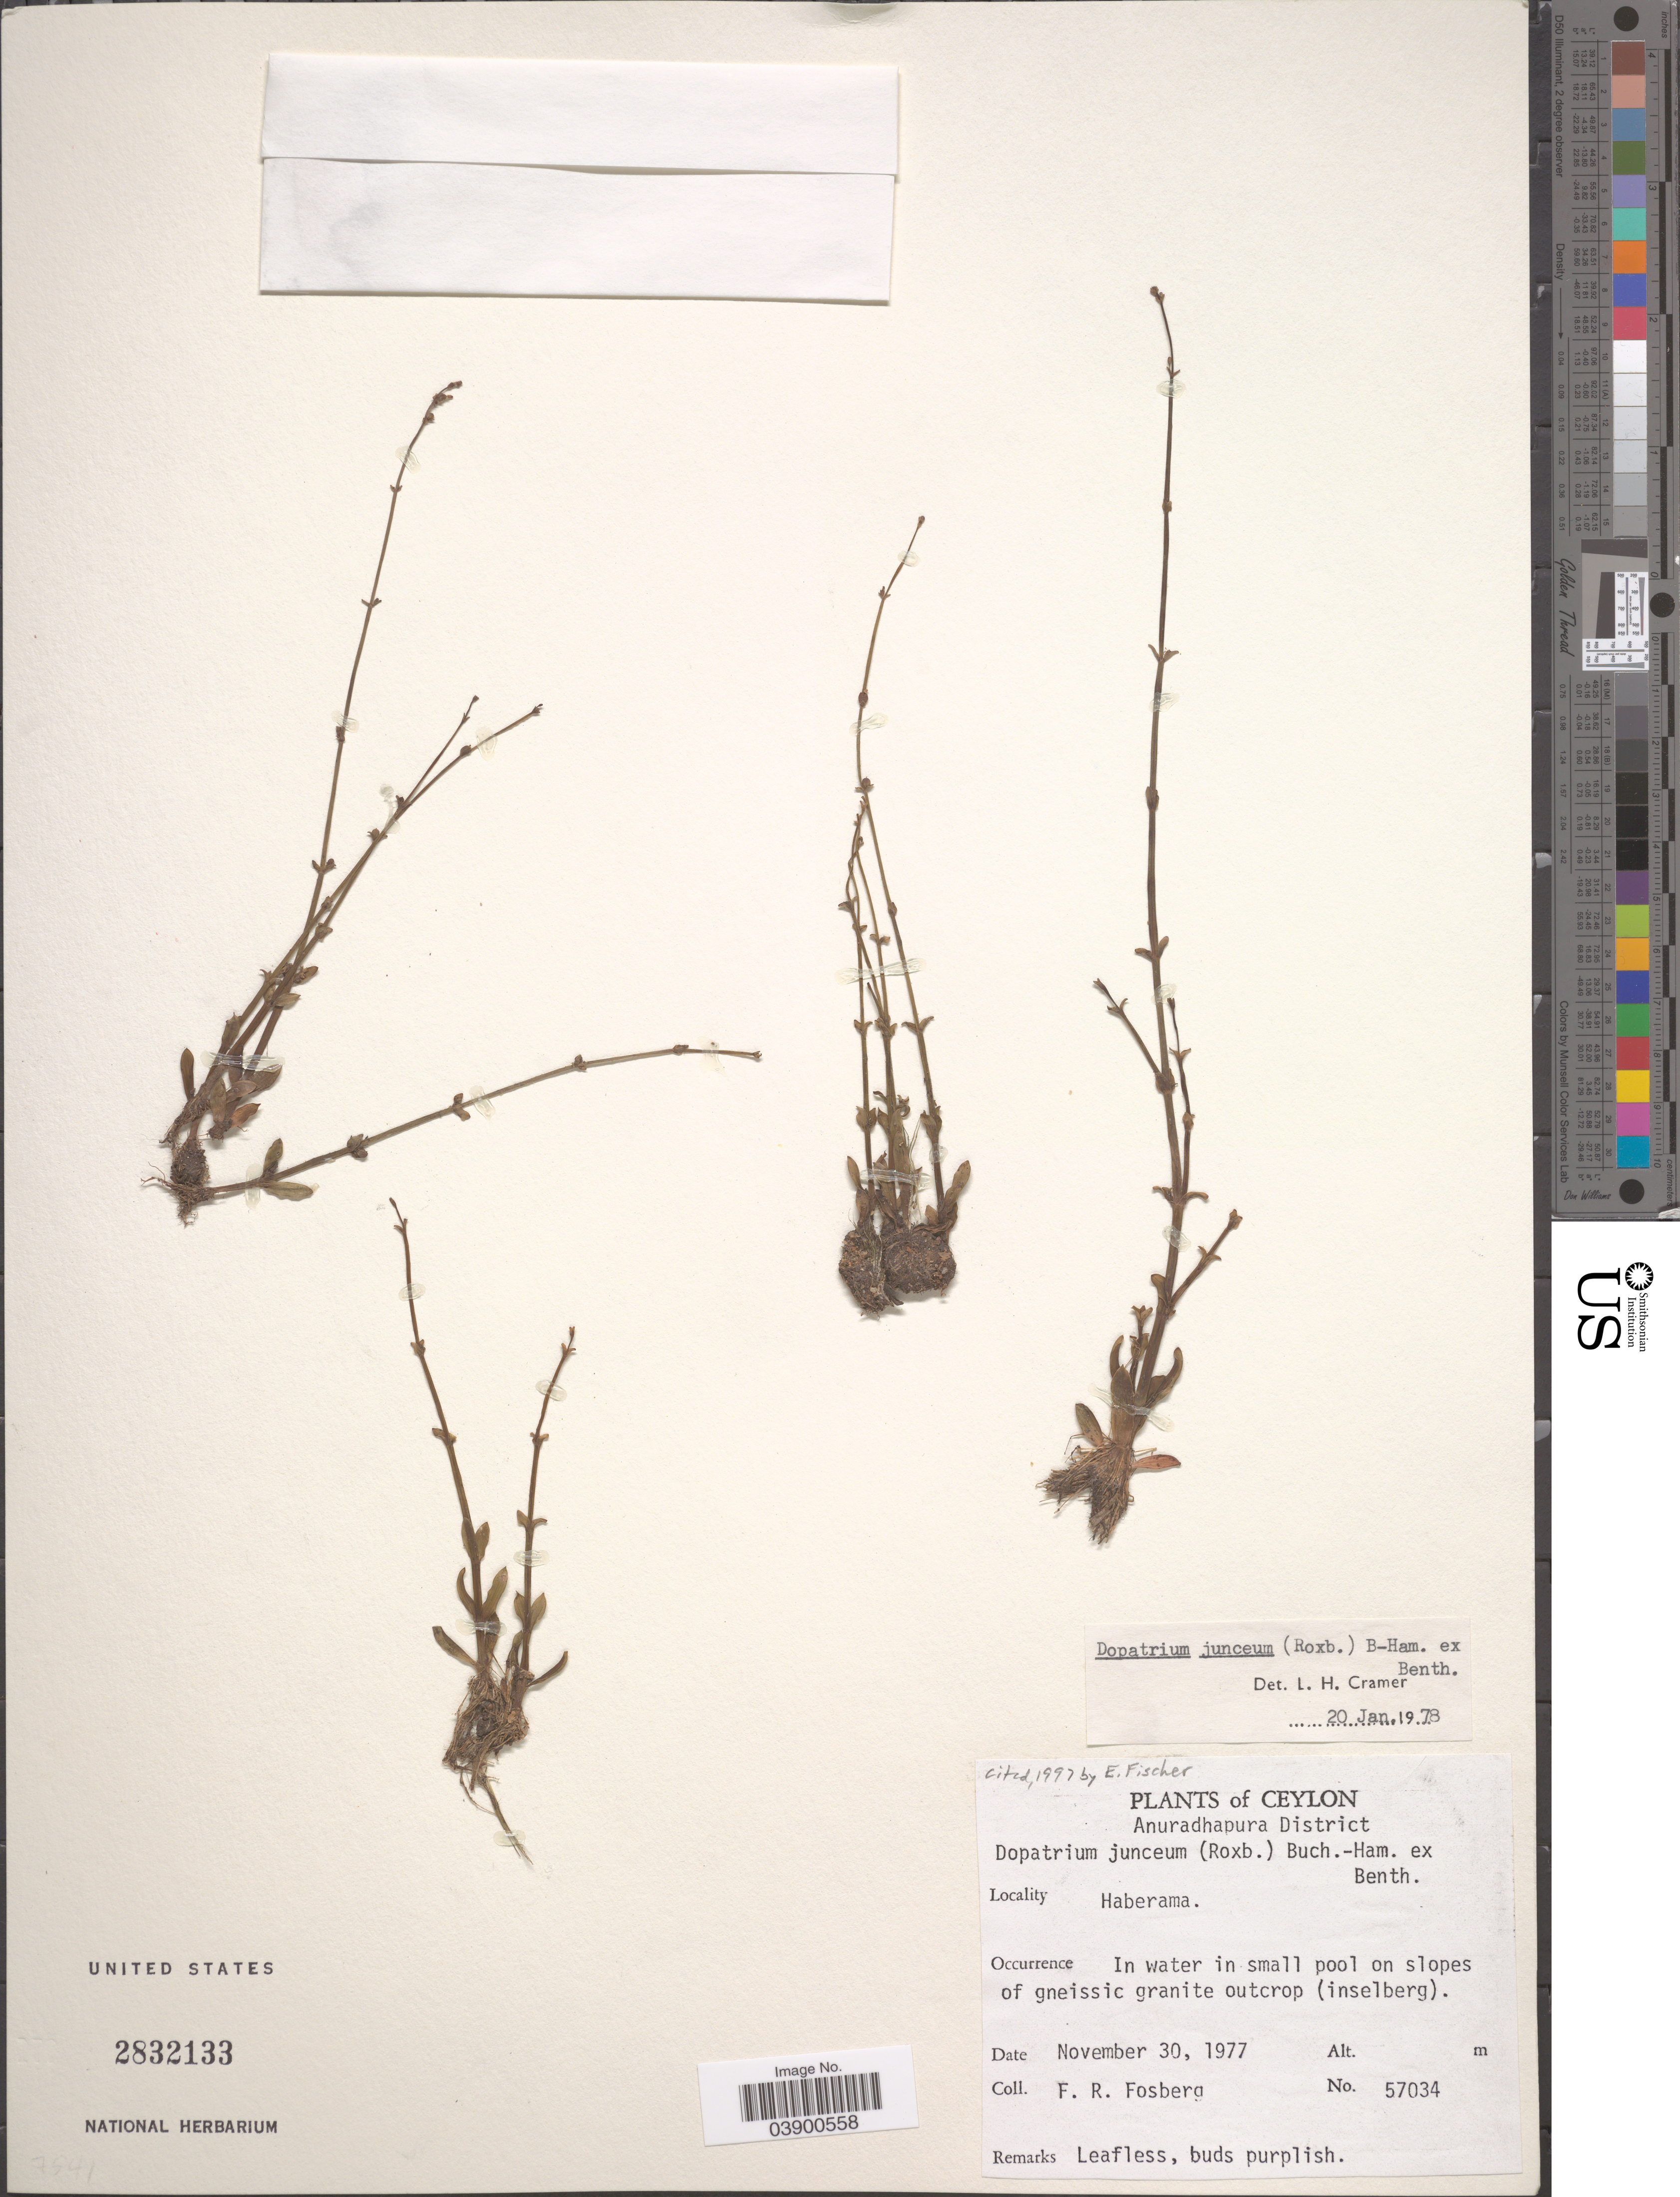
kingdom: Plantae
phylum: Tracheophyta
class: Magnoliopsida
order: Lamiales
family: Plantaginaceae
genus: Dopatrium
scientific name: Dopatrium junceum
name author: (Roxb.) Buch.-Ham. ex Benth.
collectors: F. R. Fosberg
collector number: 57034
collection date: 1977-11-30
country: Sri Lanka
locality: Ceylon. Anuradhapura District. Haberama.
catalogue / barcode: US 2832133